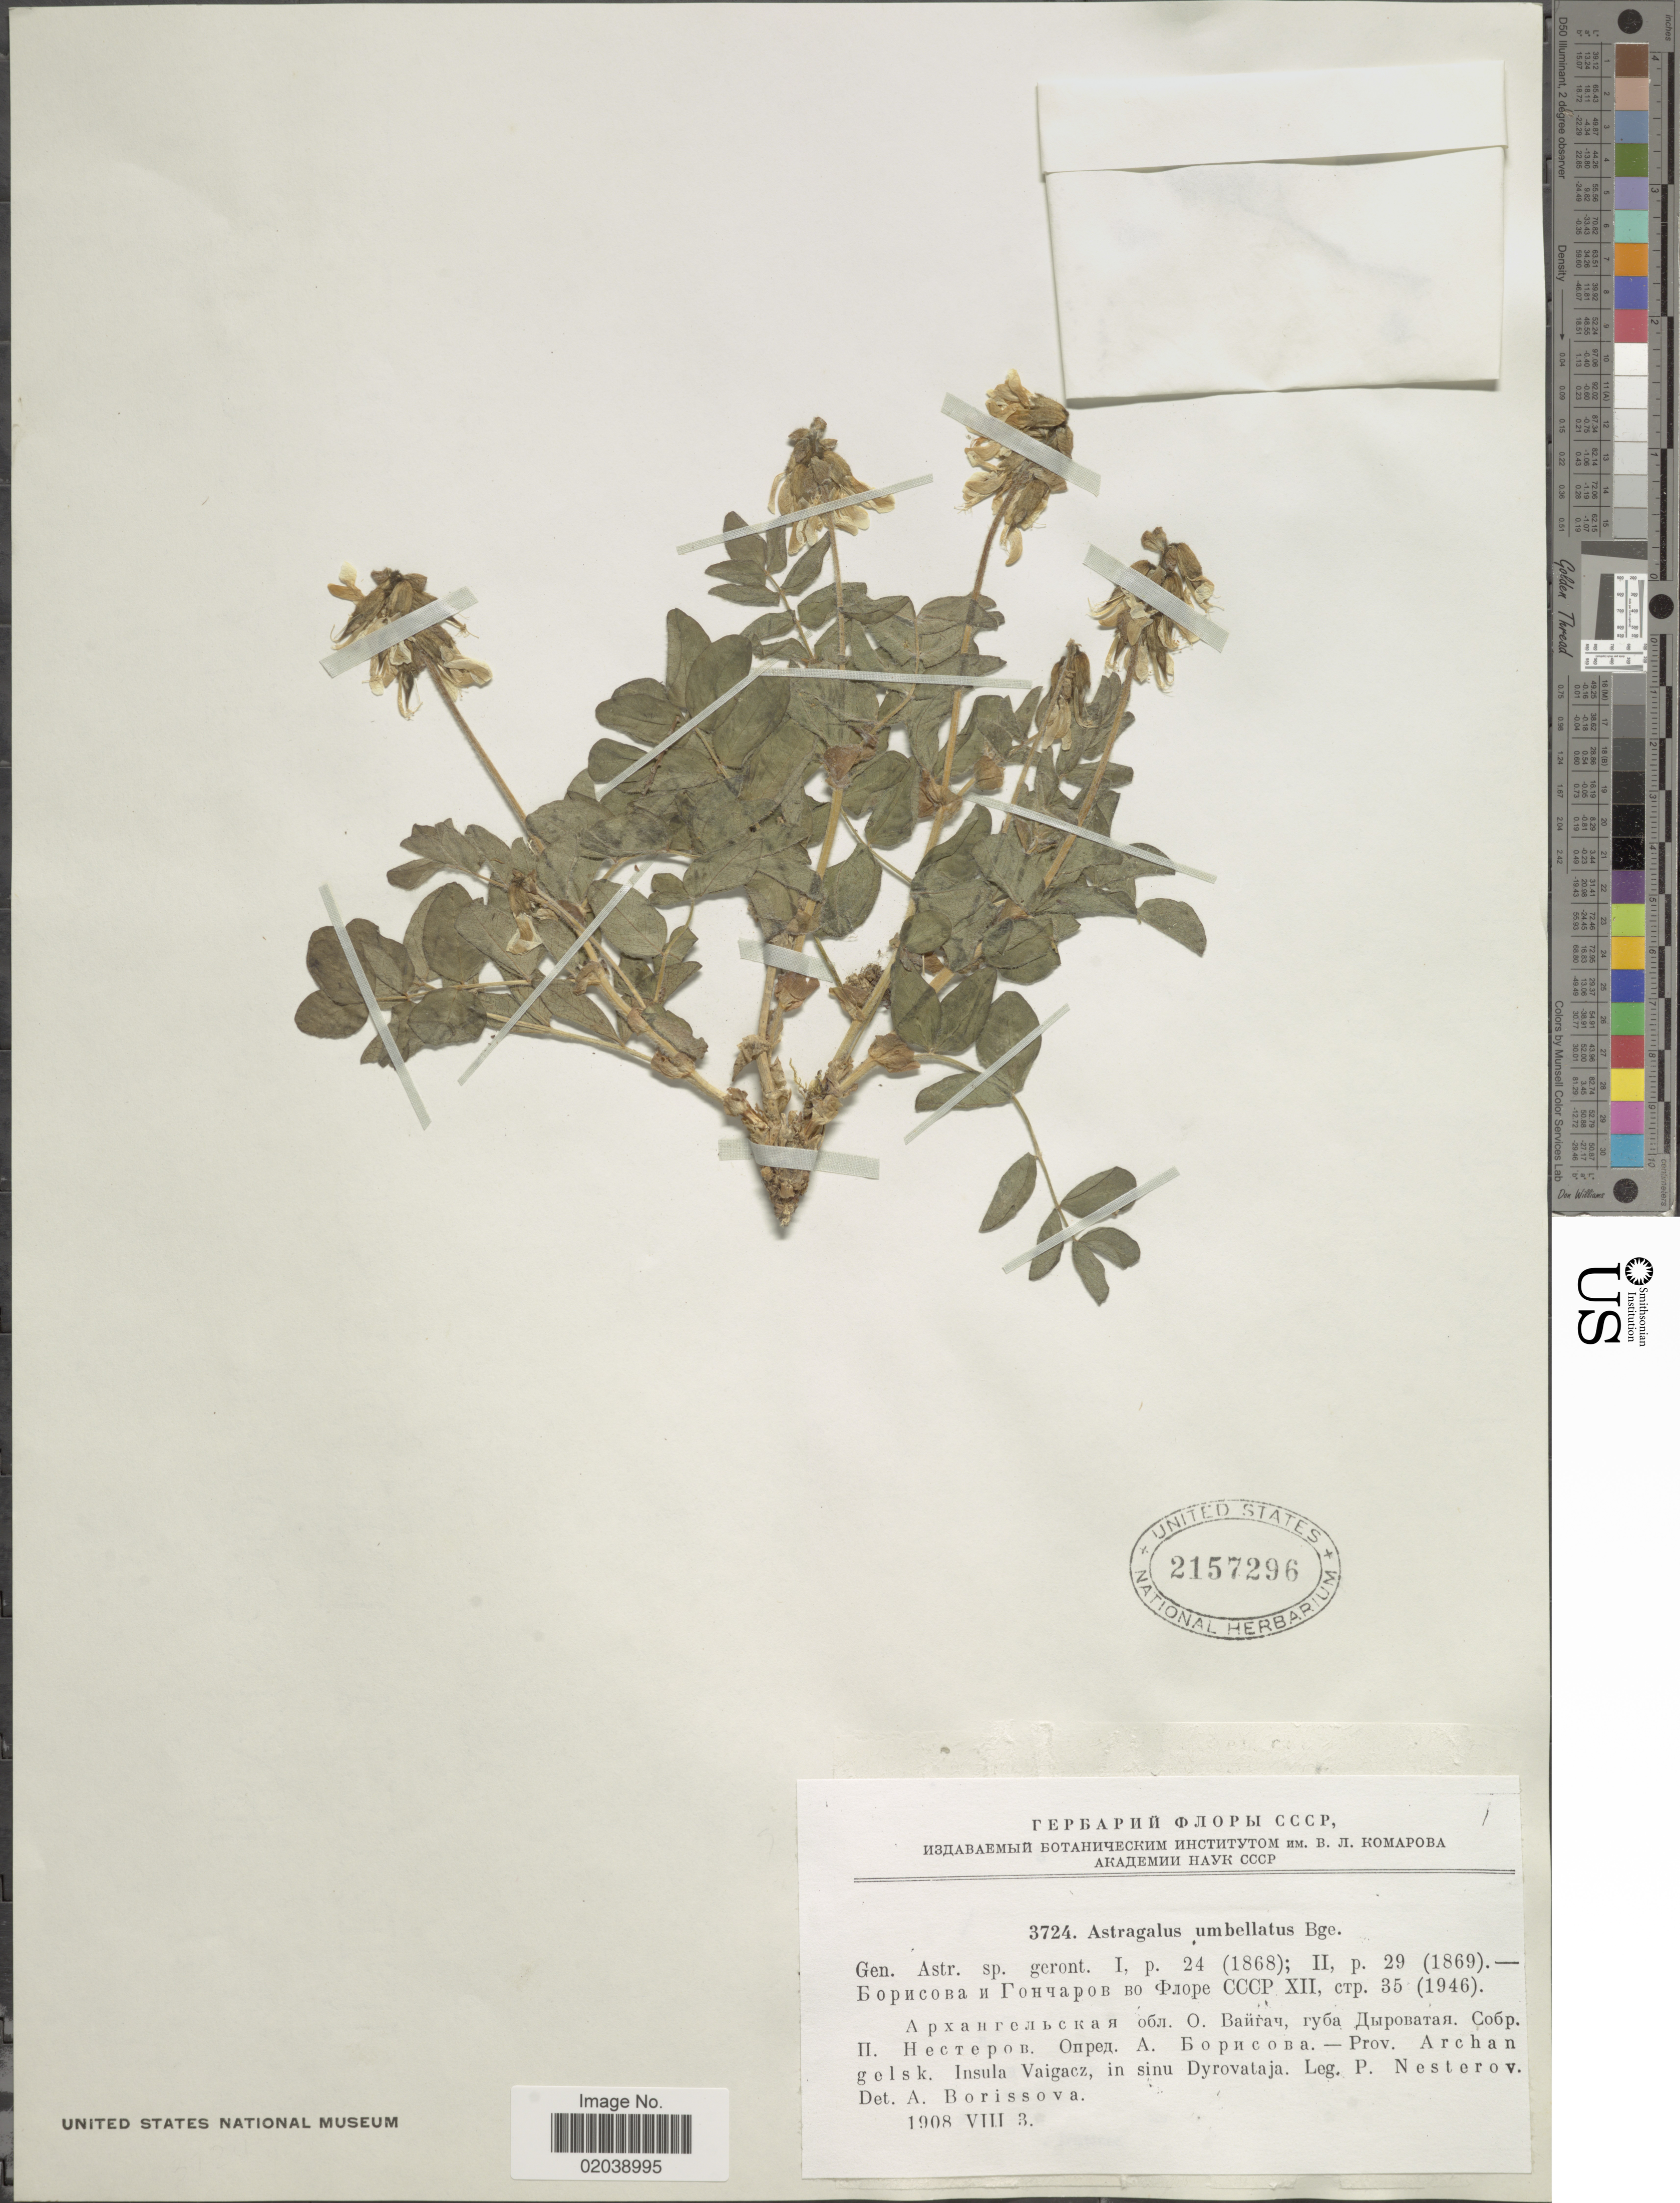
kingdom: Plantae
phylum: Tracheophyta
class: Magnoliopsida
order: Fabales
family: Fabaceae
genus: Astragalus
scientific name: Astragalus umbellatus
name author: Bunge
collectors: P. Nesterov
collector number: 3724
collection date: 1908-08-03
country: Russian Federation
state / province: Arkhangelsk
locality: Arkhangelsk, Insula Vaigaczz, in sinu Dyrovataja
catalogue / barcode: US 2157296